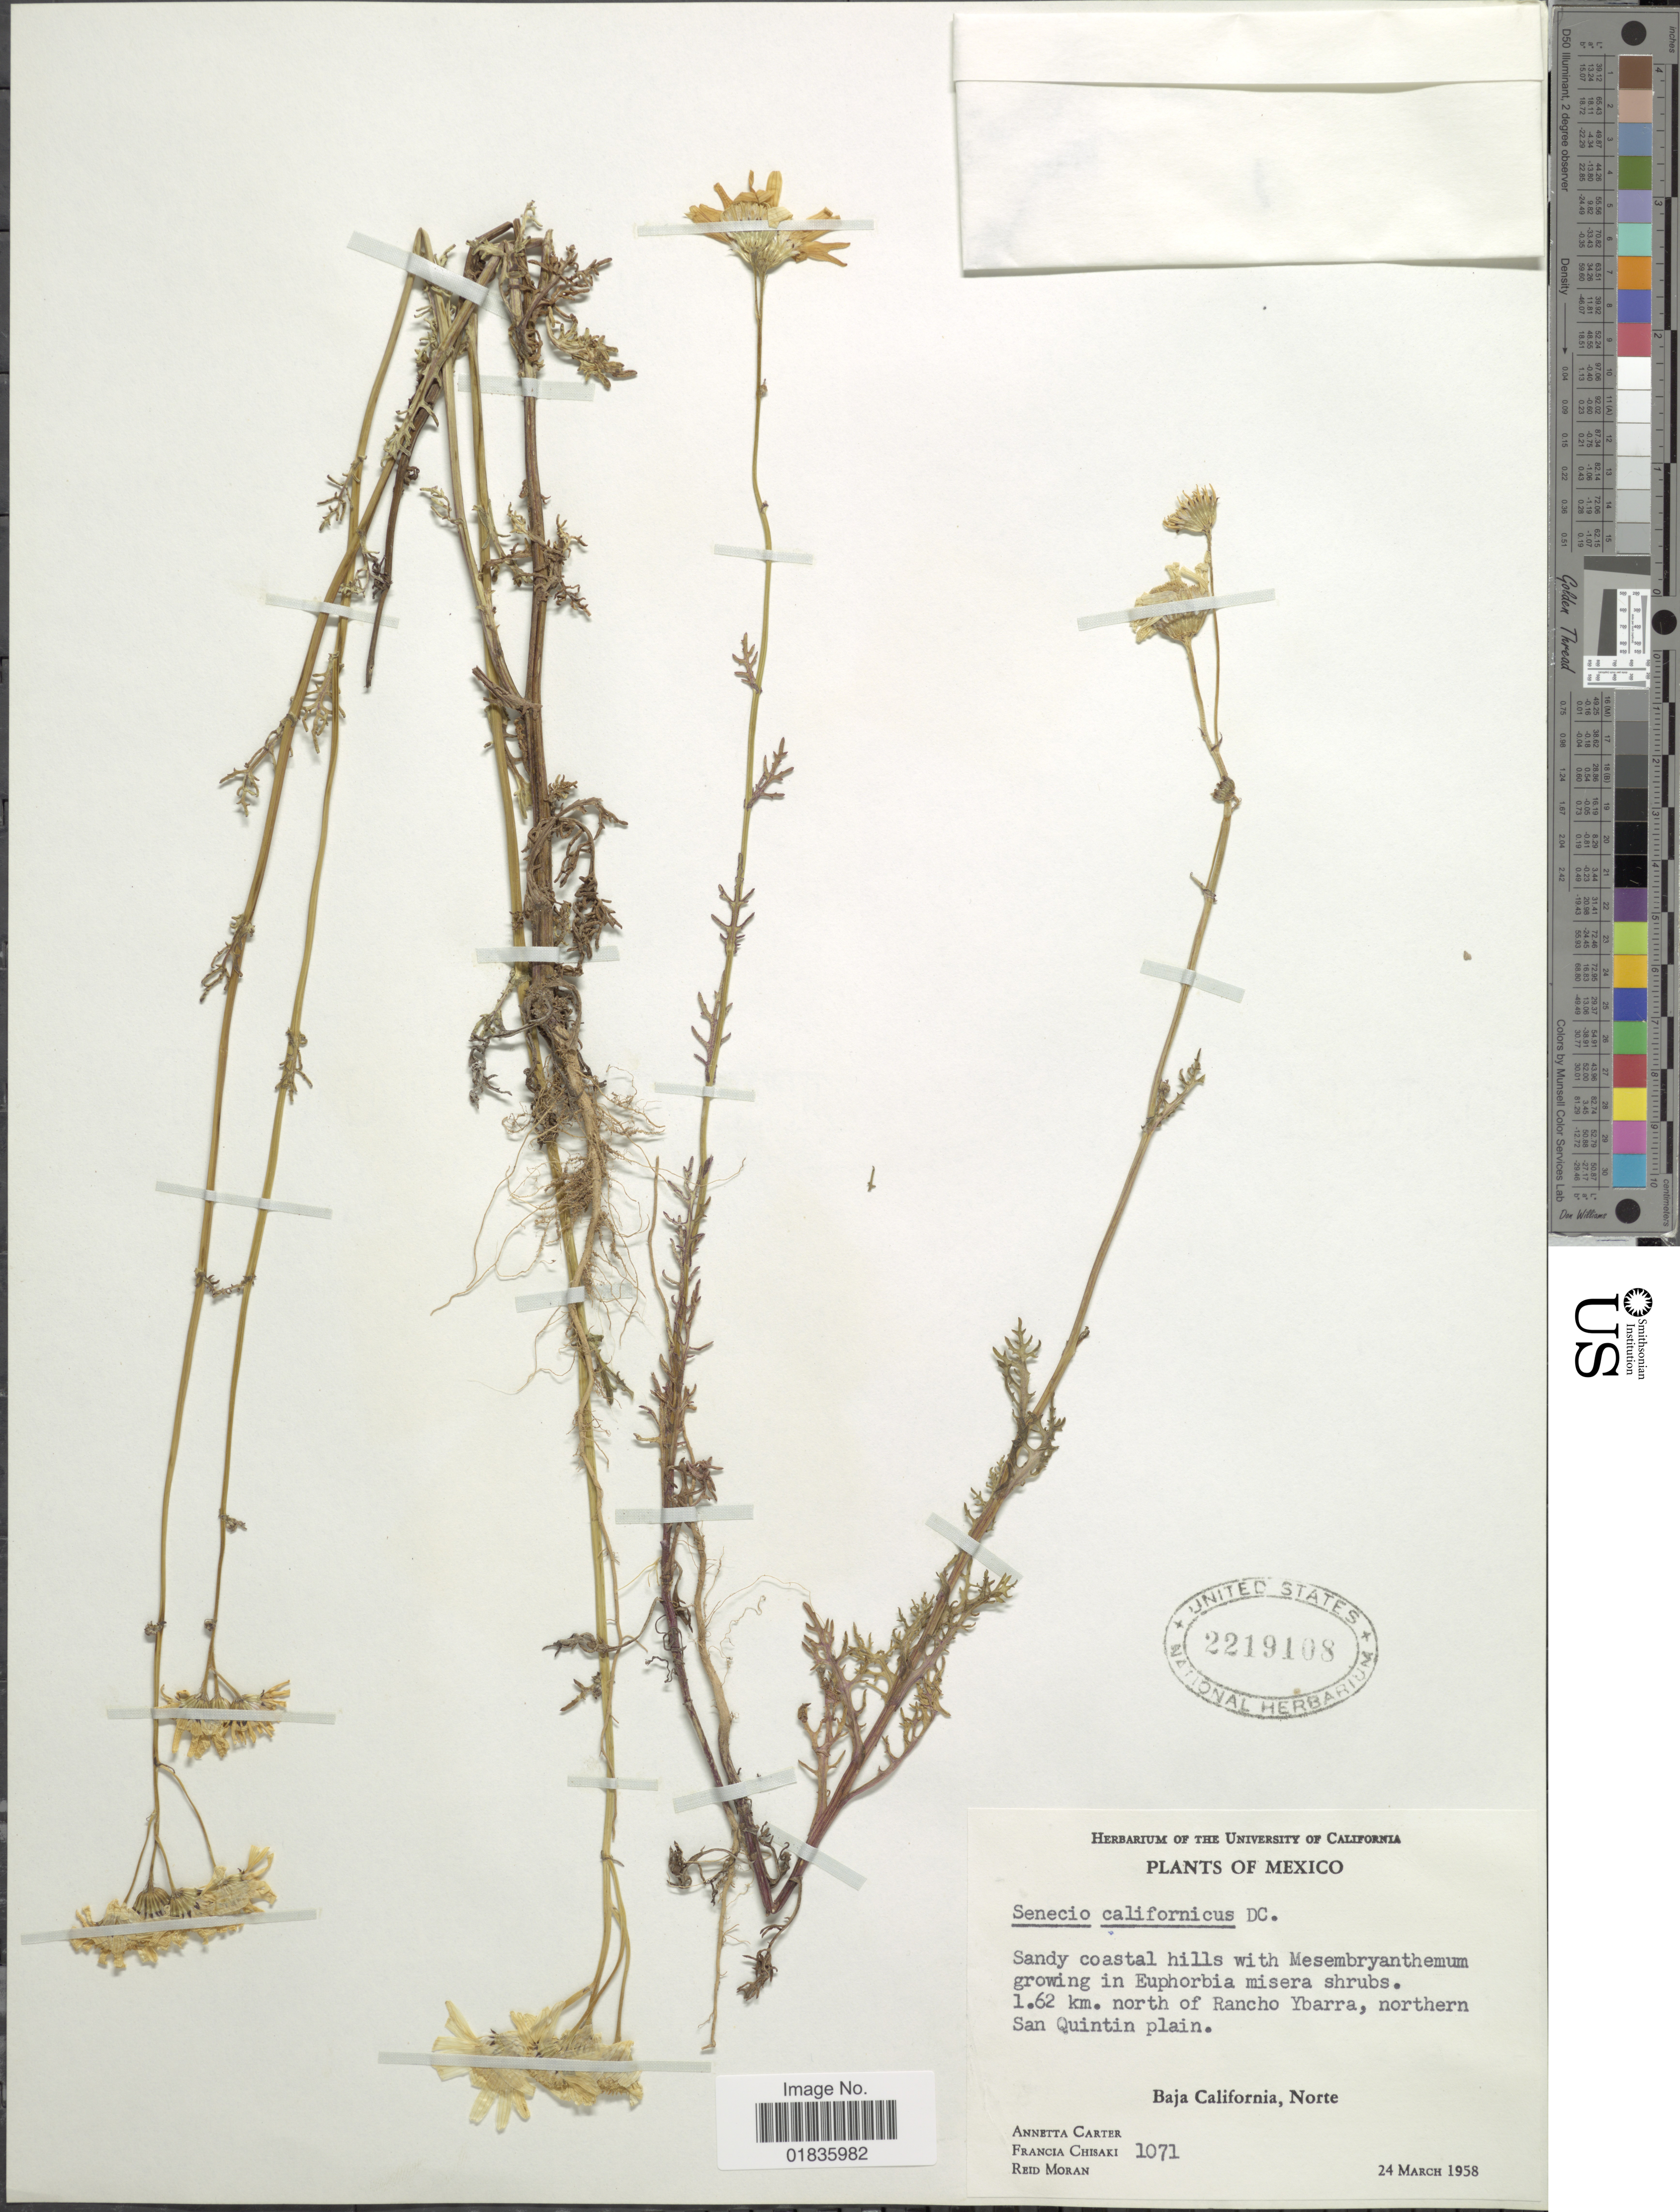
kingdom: Plantae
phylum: Tracheophyta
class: Magnoliopsida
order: Asterales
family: Asteraceae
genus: Senecio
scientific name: Senecio californicus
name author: DC.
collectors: A. M. Carter, F. Chisaki & R. V. Moran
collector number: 1071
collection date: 1958-03-24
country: Mexico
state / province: Baja California Norte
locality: Sandy coastal hills, 1.62 km. north of Rancho Ybarra, northern San Quintin plain.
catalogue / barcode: US 219108